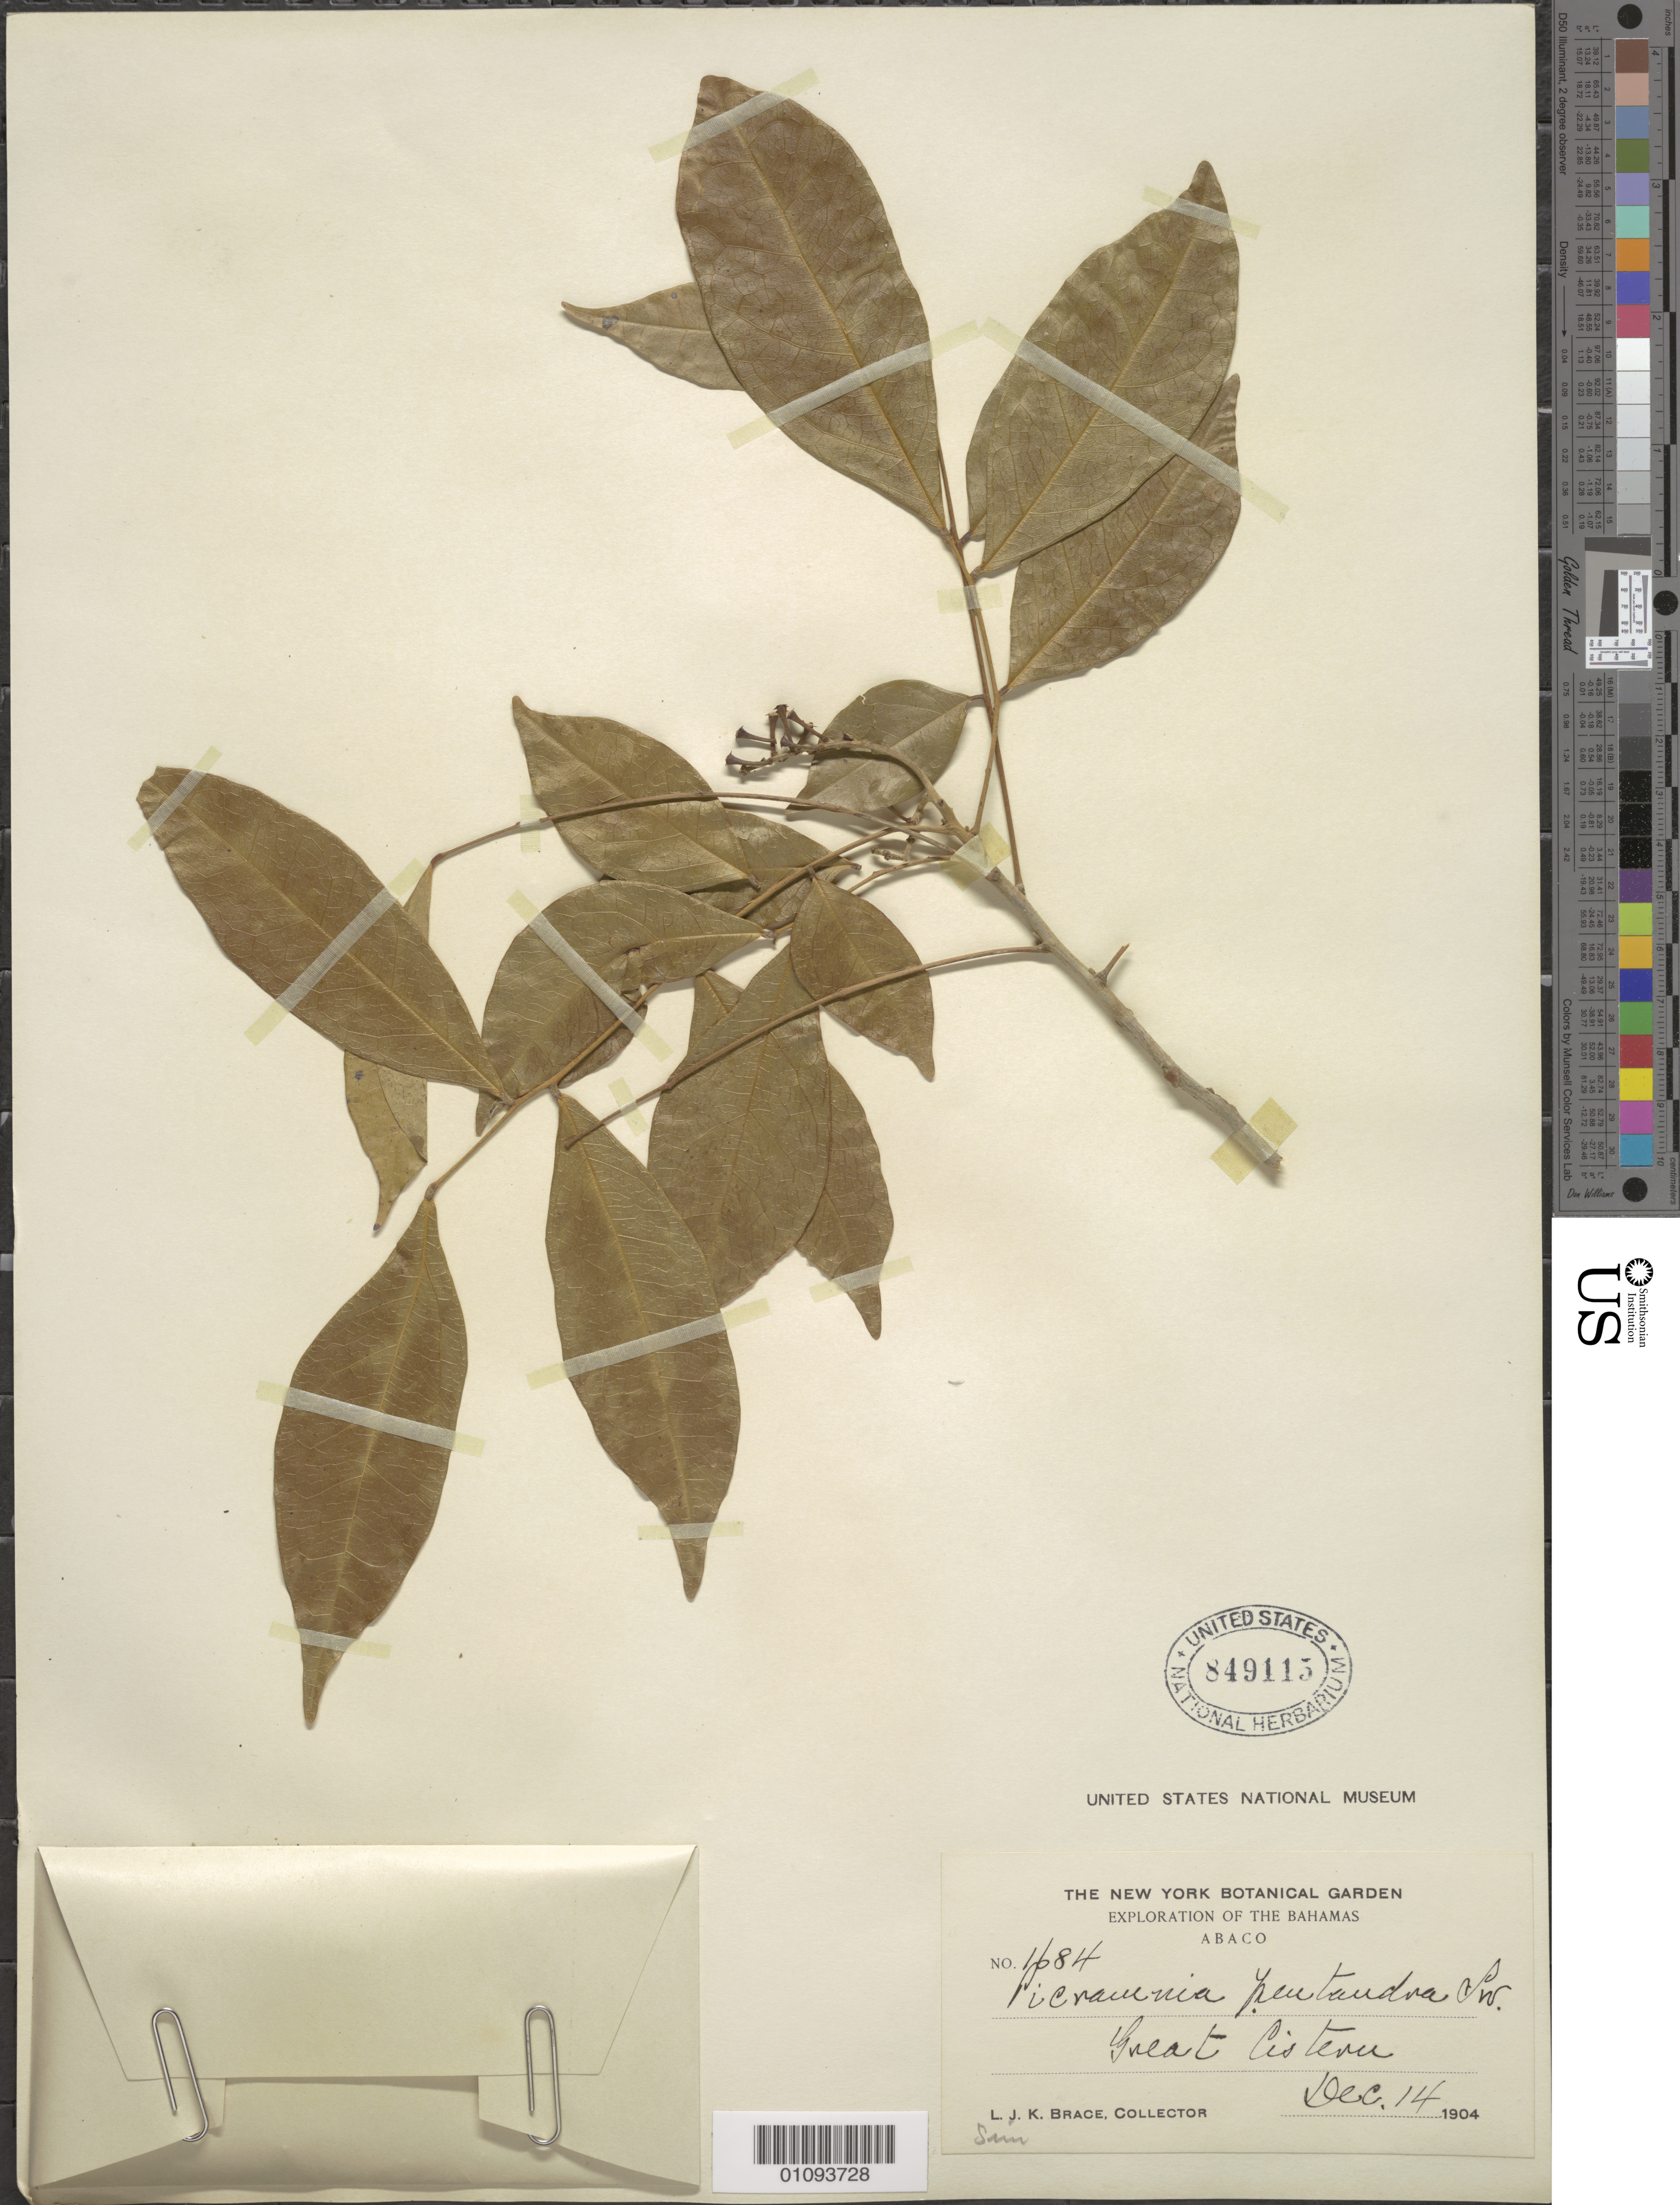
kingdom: Plantae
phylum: Tracheophyta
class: Magnoliopsida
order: Picramniales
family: Picramniaceae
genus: Picramnia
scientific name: Picramnia pentandra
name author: Sw.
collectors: L. J. K. Brace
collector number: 1184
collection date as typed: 14 Dec 1904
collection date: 1904-12-14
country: Bahamas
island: Abaco I.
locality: Great Cistern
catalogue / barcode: US 849115